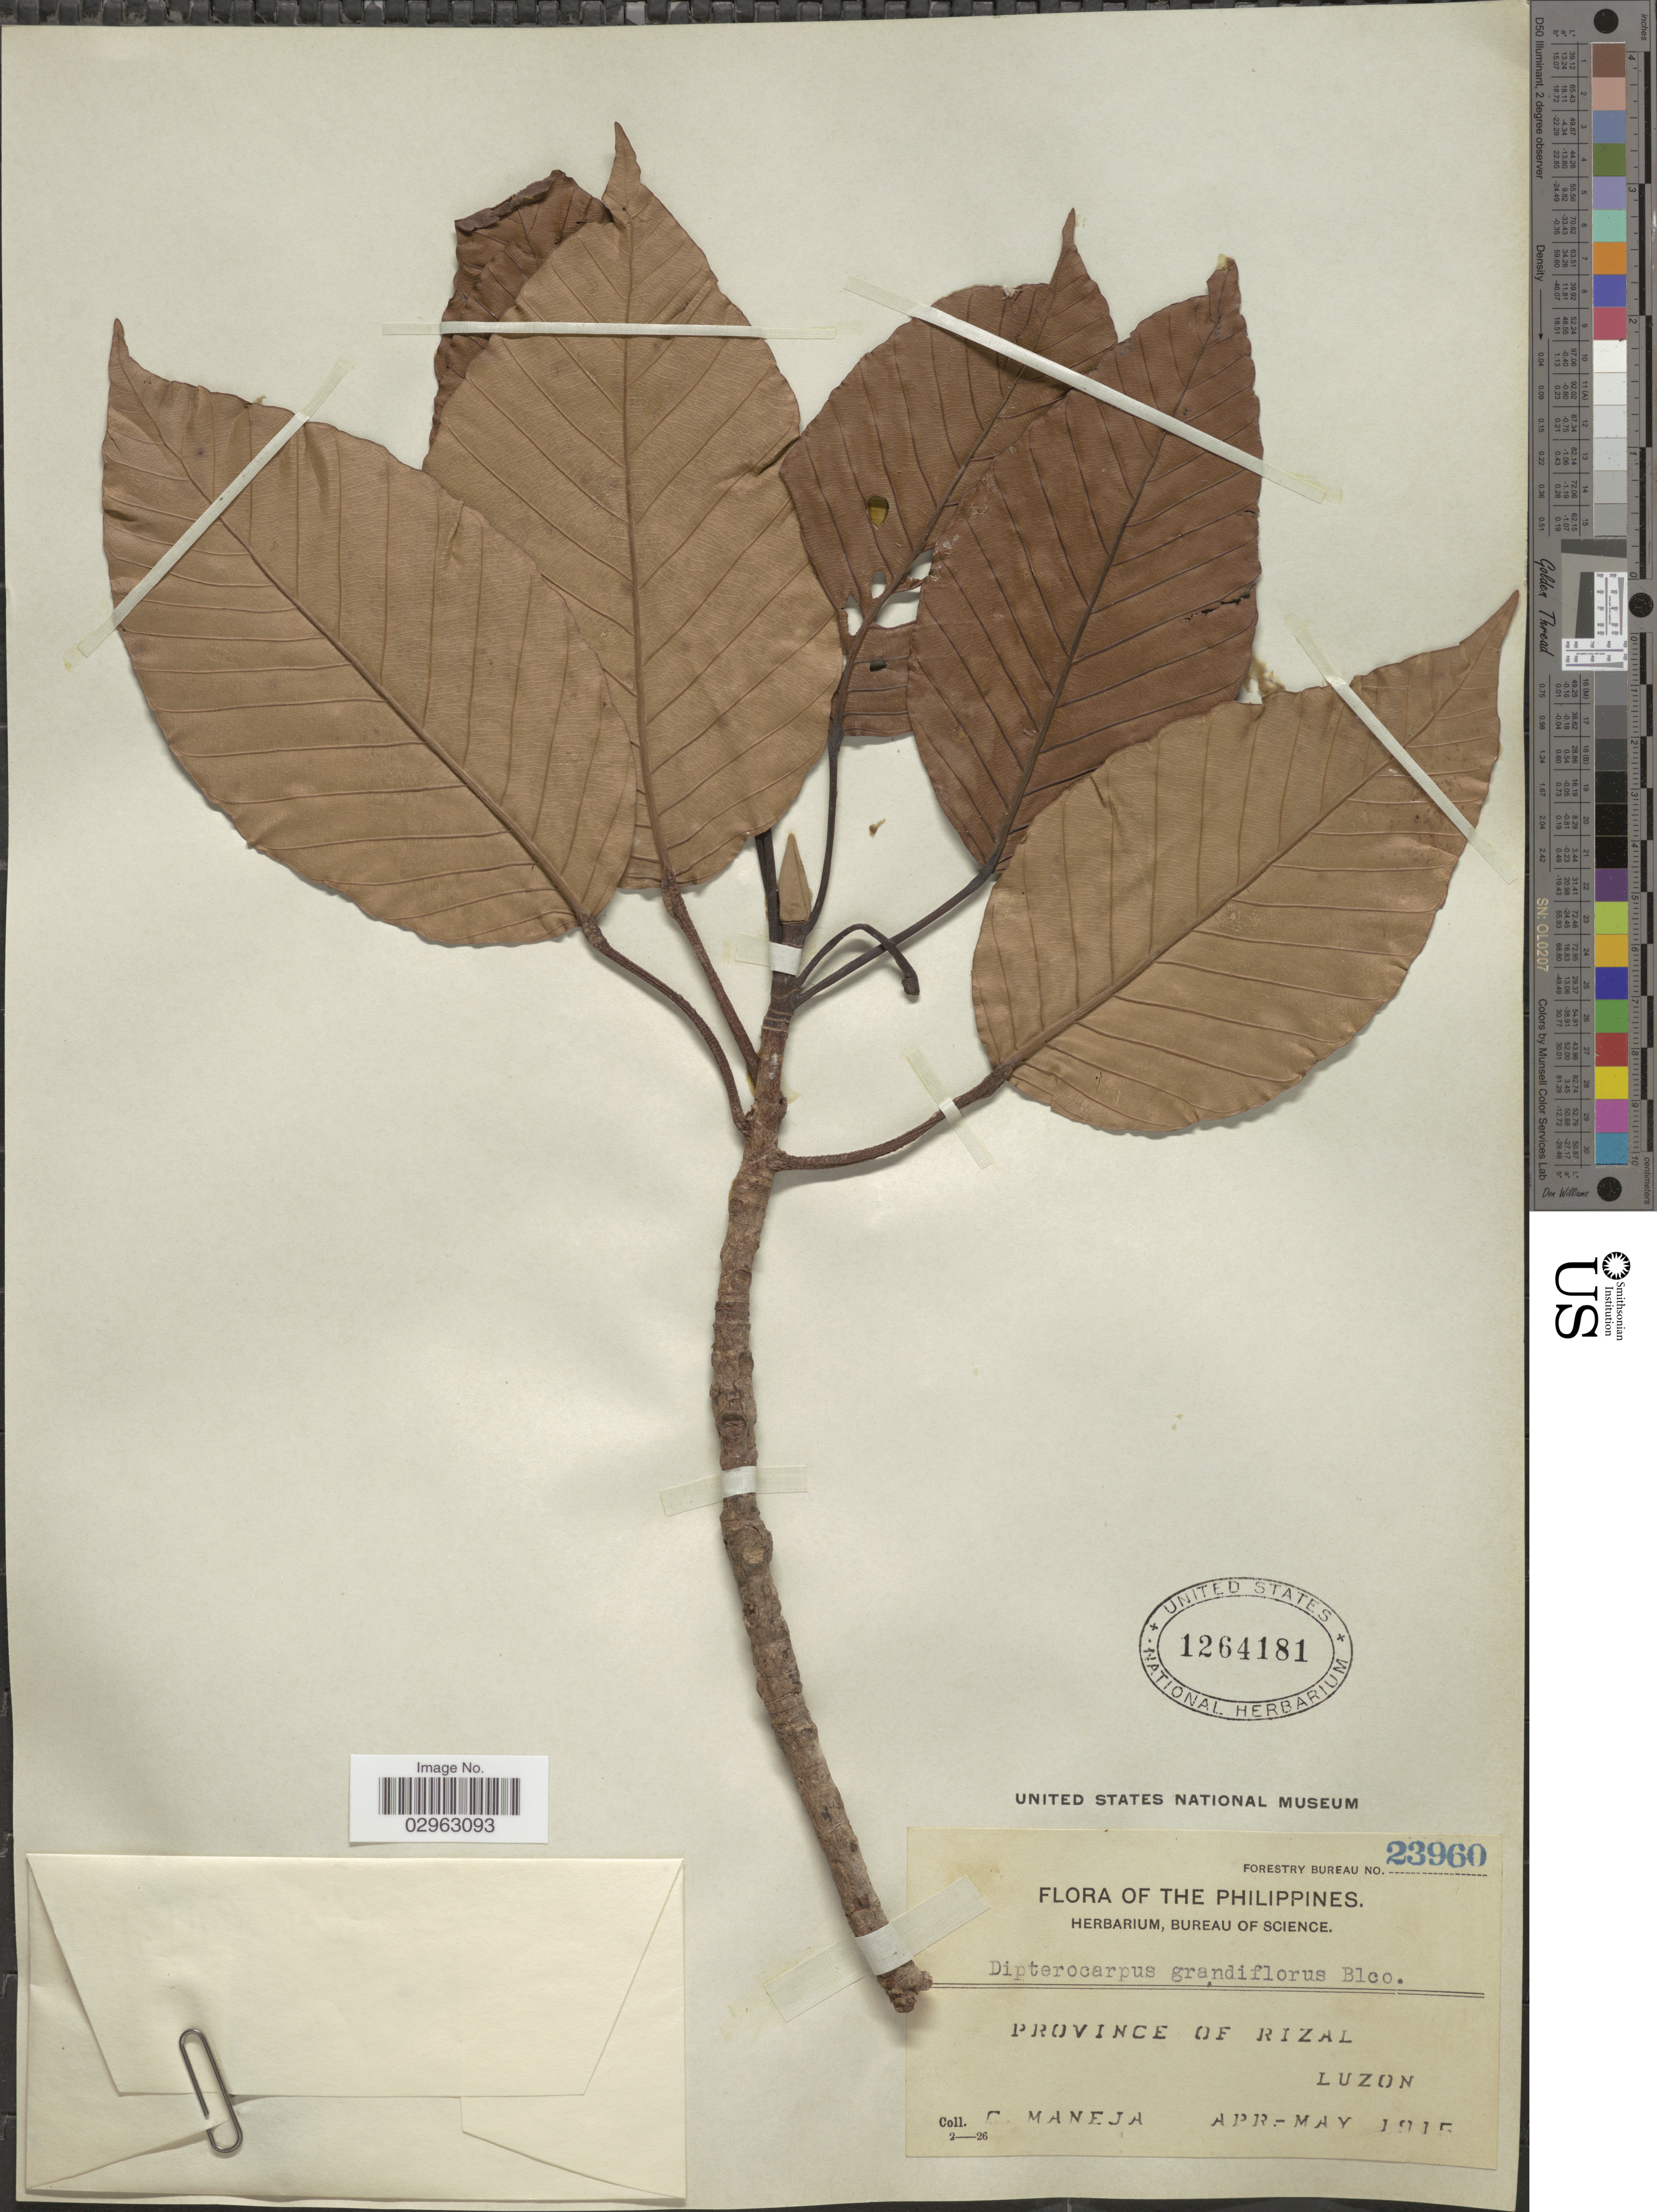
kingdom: Plantae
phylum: Tracheophyta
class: Magnoliopsida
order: Malvales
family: Dipterocarpaceae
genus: Dipterocarpus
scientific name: Dipterocarpus grandiflorus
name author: (Blanco) Blanco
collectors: C. Maneja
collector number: Forestry Bureau 23960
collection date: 1915-04/1915-05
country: Philippines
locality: Province of Rizal, Luzon.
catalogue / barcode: US 1264181